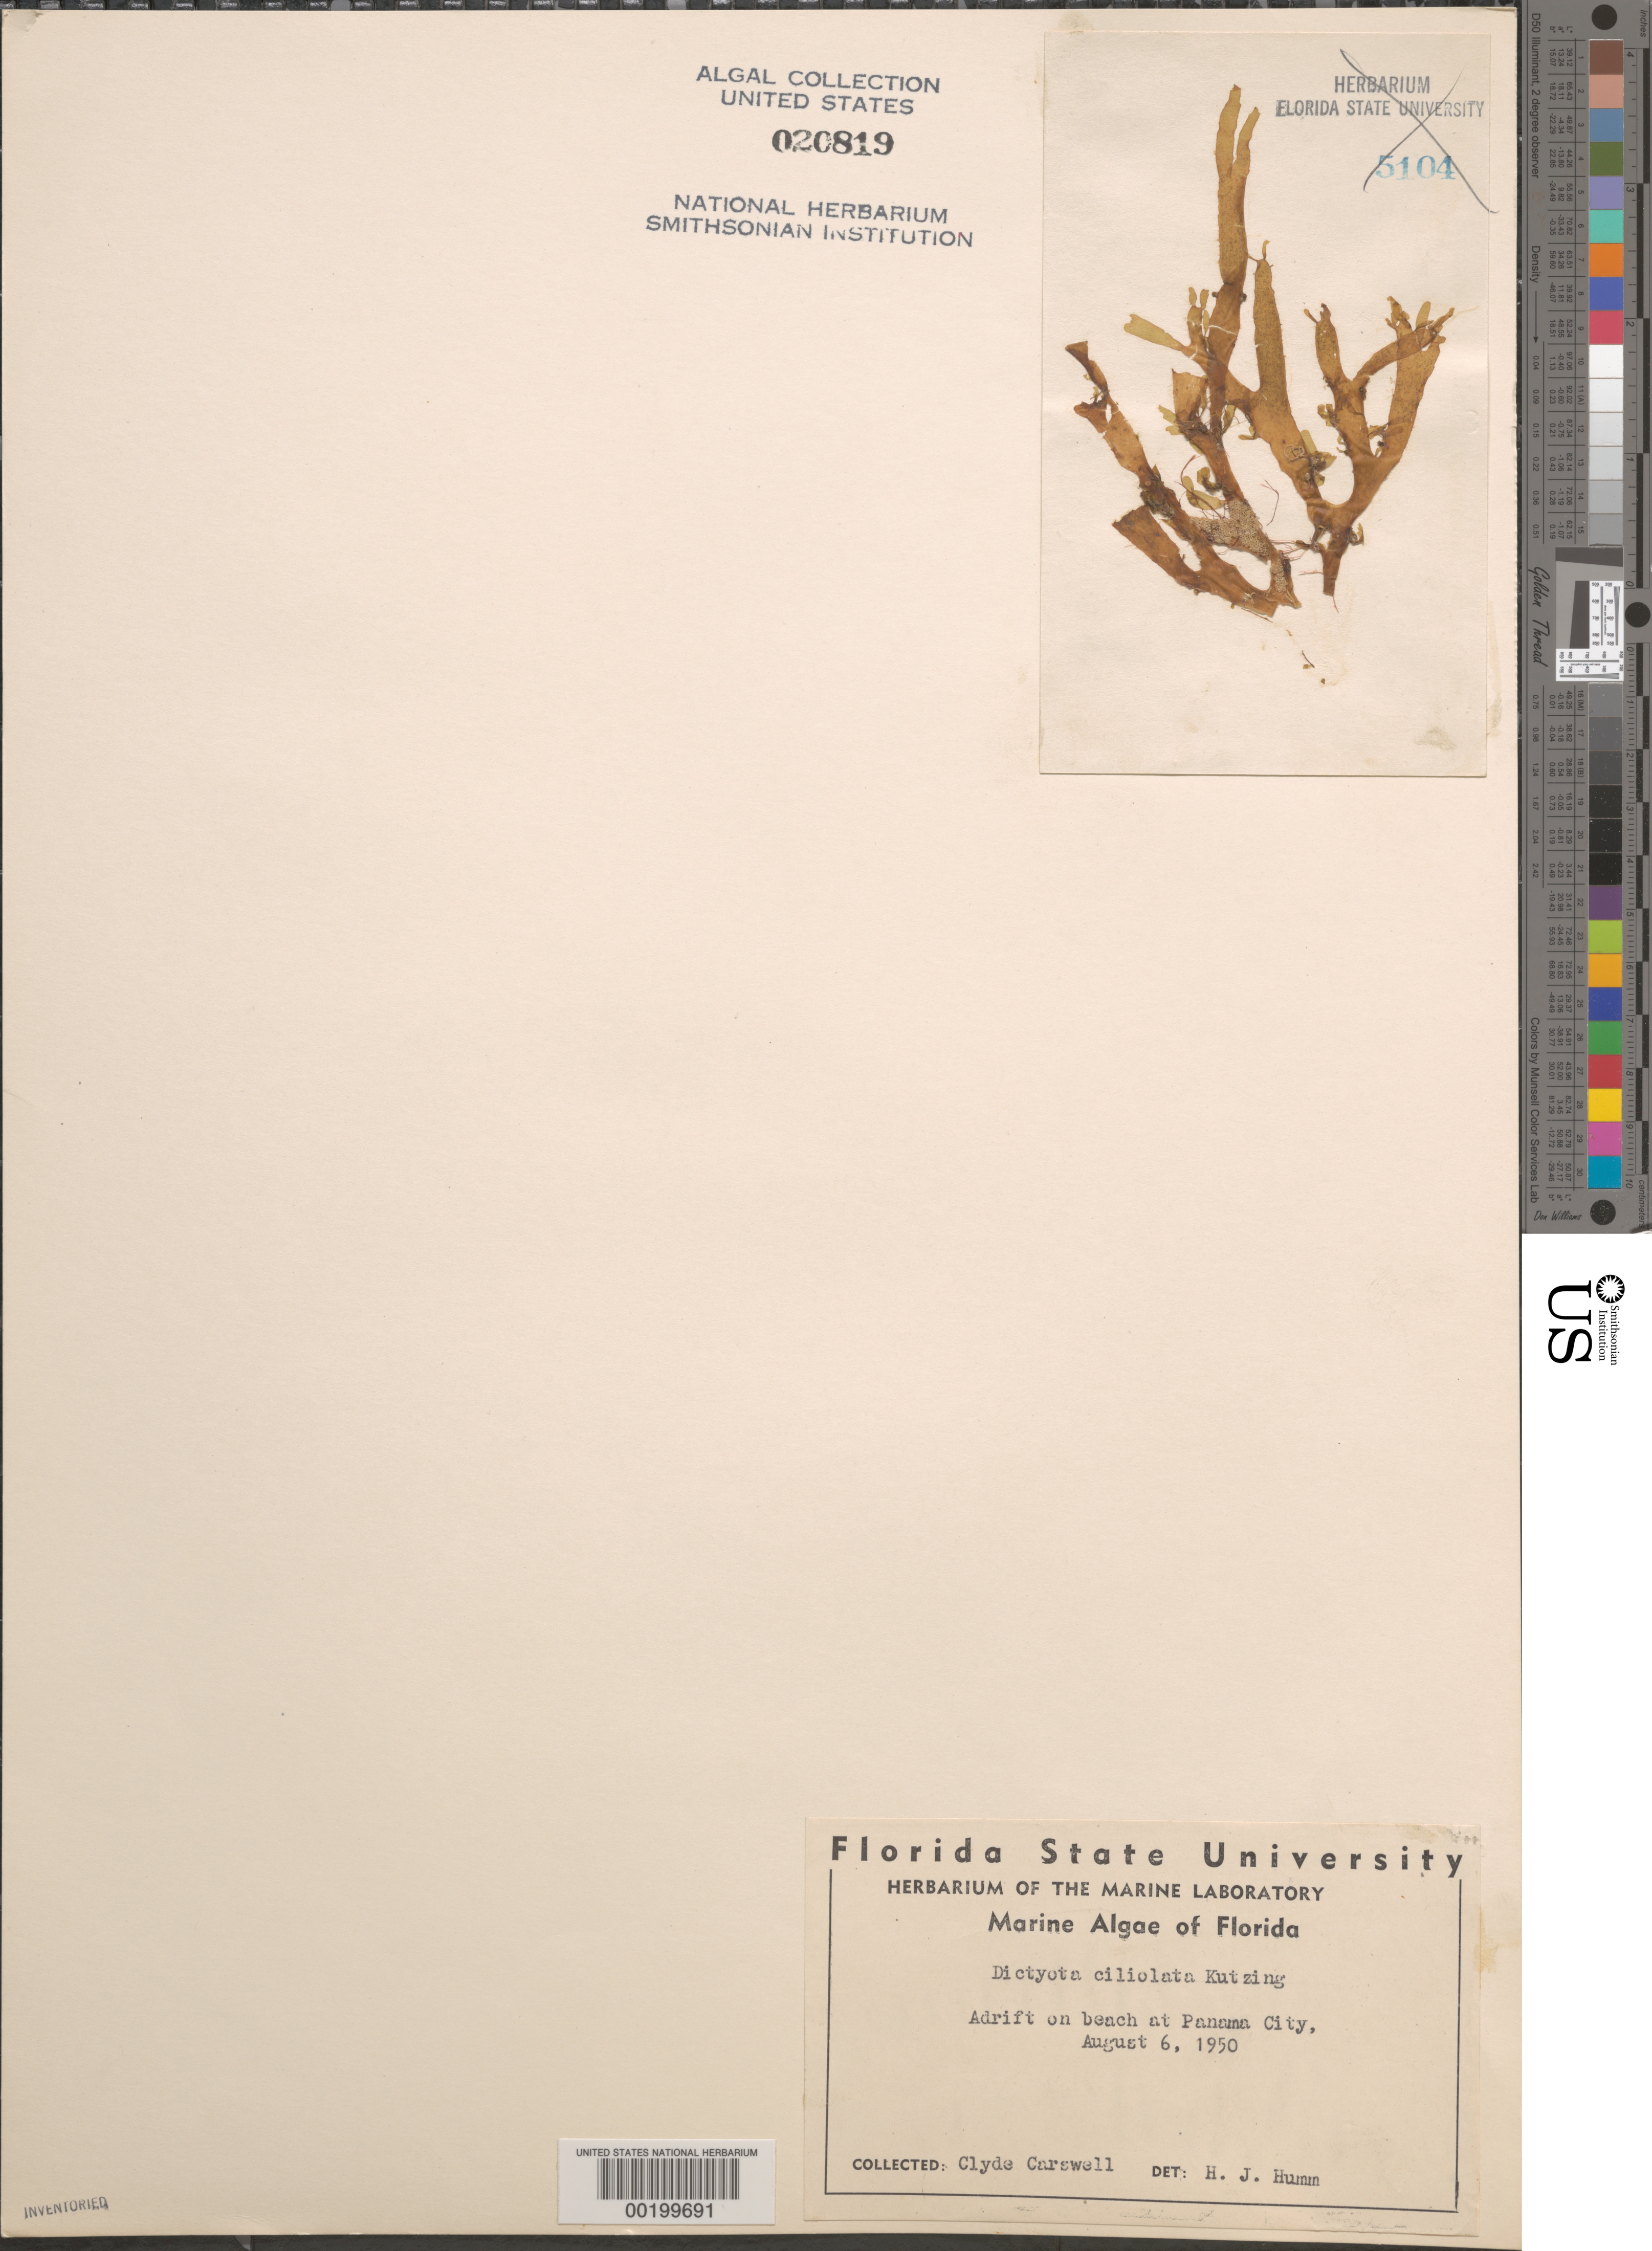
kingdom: Chromista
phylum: Ochrophyta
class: Phaeophyceae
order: Dictyotales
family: Dictyotaceae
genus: Dictyota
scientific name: Dictyota ciliolata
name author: Sond. ex Kütz.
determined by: Humm, Harold J.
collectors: C. Carswell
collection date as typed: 06 Aug 1950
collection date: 1950-08-06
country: United States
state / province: Florida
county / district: Bay County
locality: Panama City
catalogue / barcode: US 20819